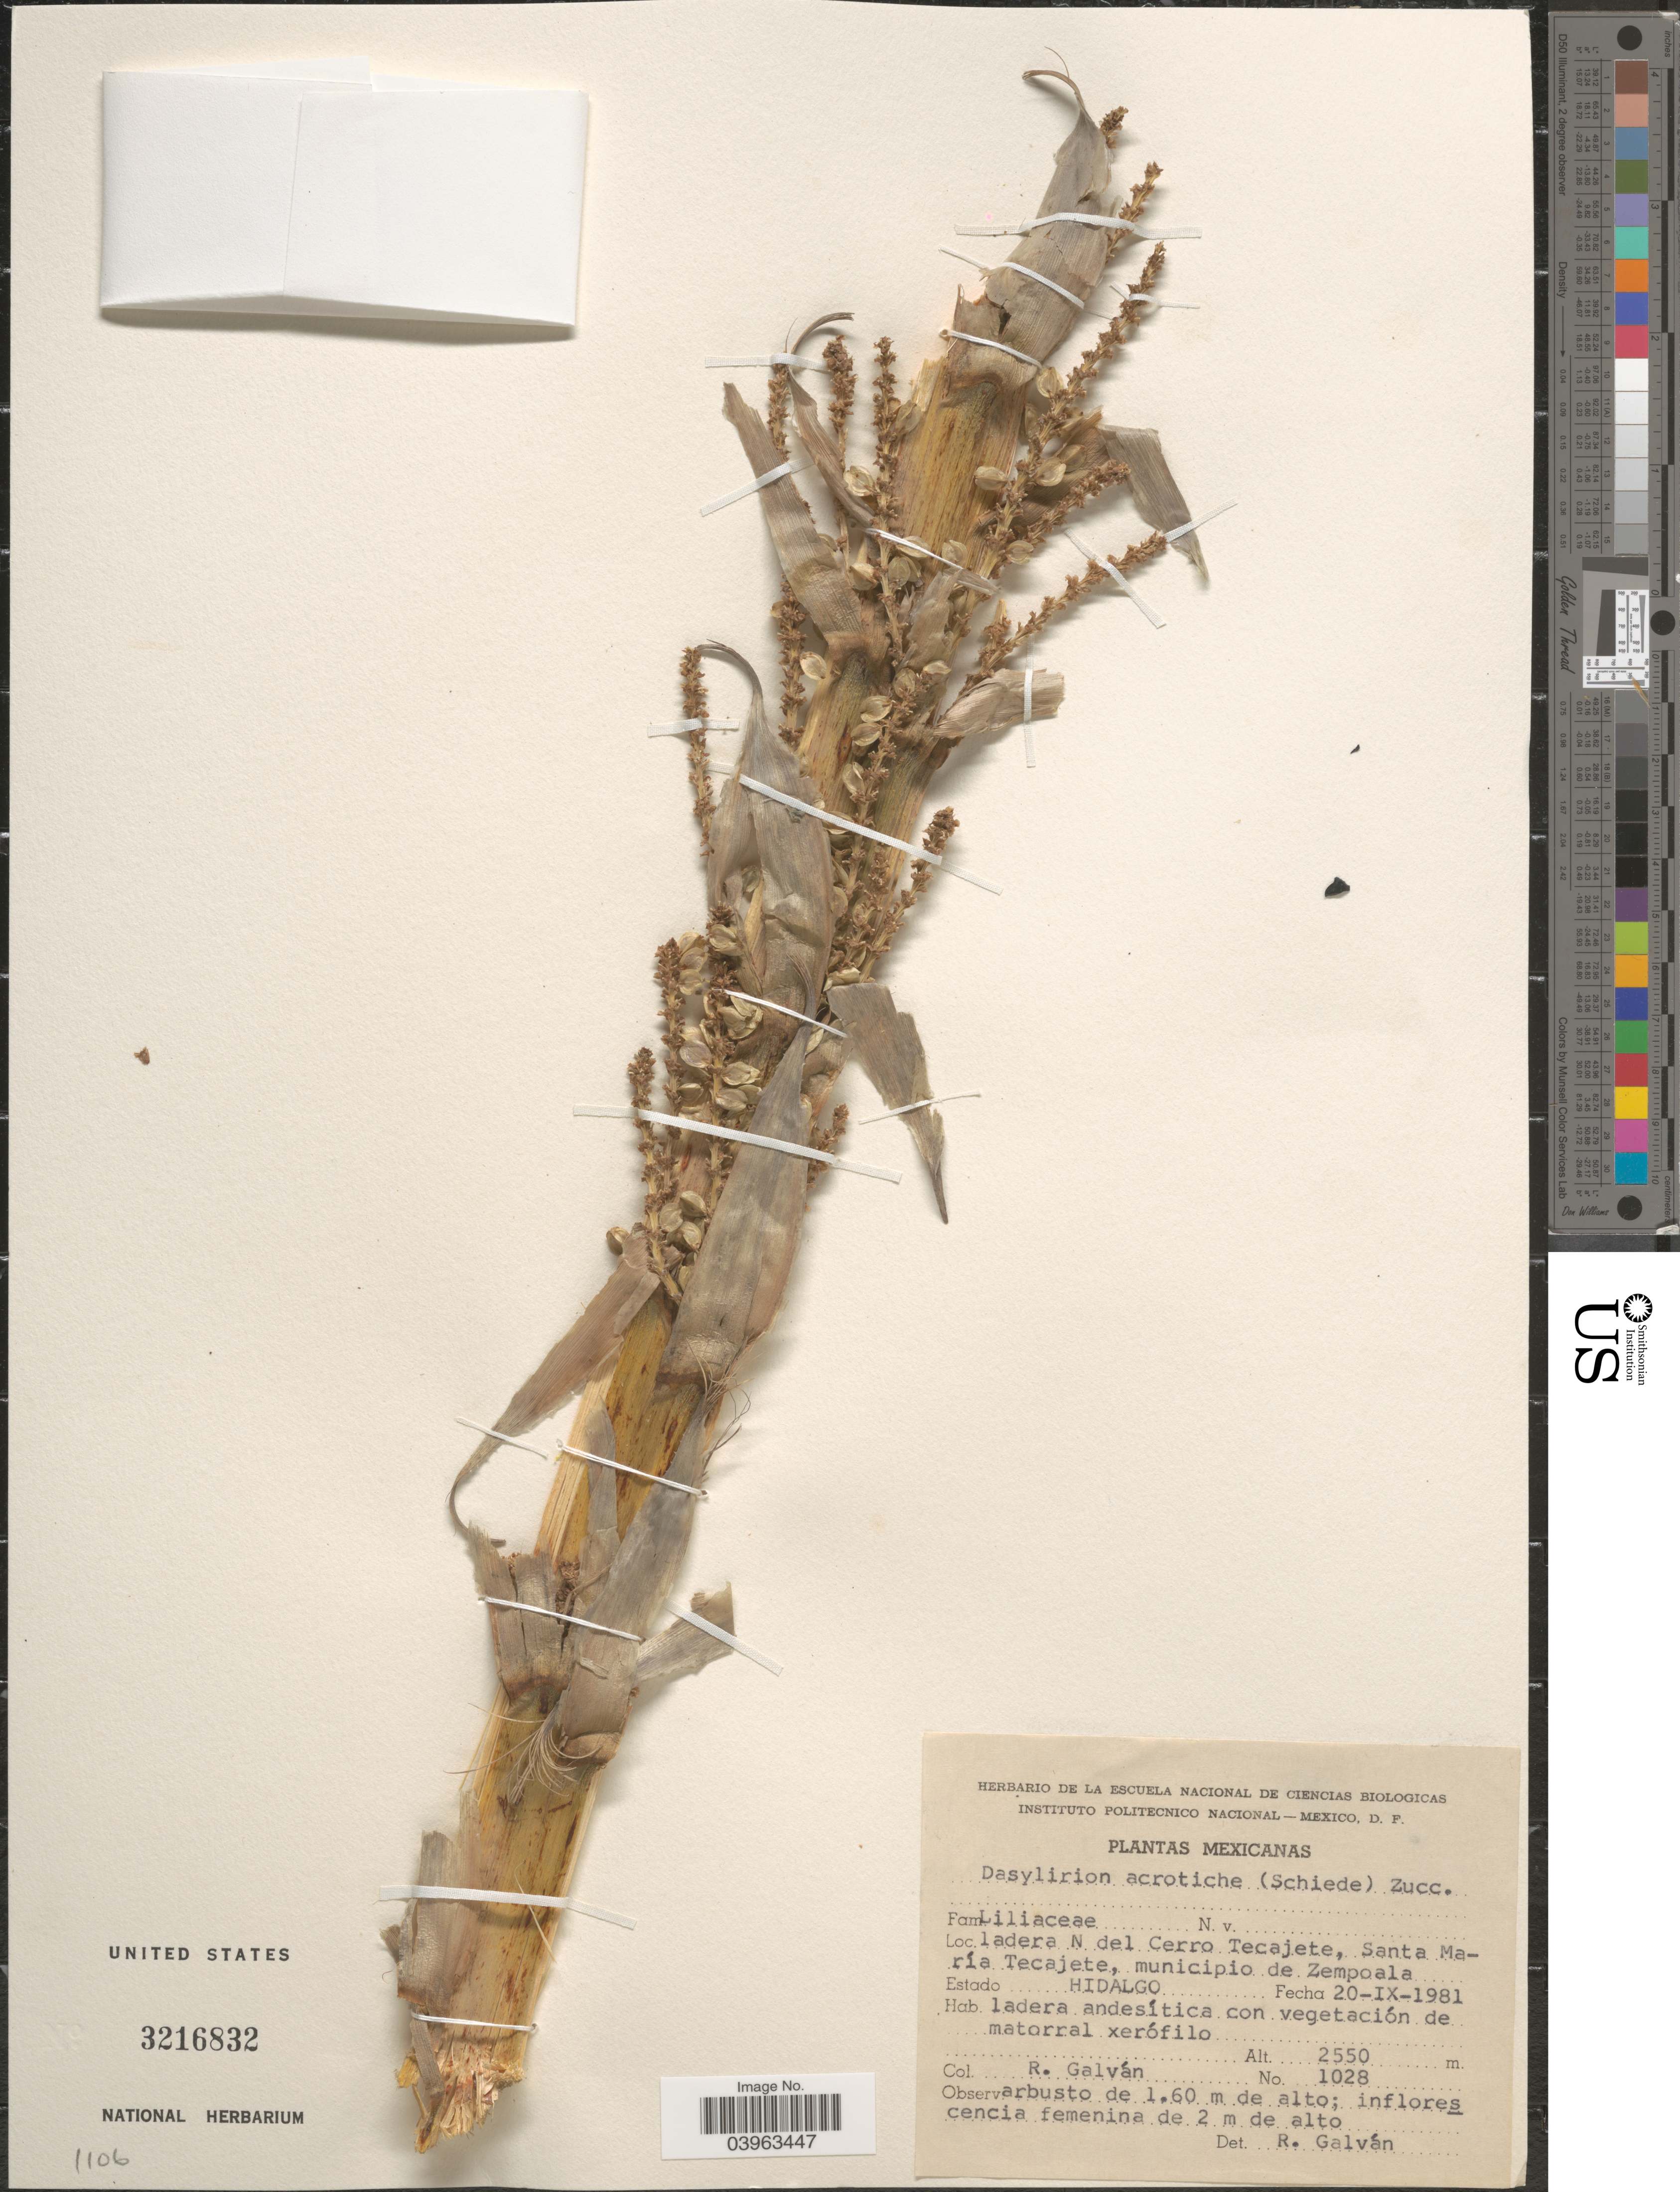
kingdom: Plantae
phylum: Tracheophyta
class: Liliopsida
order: Asparagales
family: Asparagaceae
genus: Dasylirion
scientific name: Dasylirion acrotrichum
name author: (Schiede) Zucc.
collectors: R. Galván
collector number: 1028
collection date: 1981-09-20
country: Mexico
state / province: Hidalgo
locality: Ladera N del Cerro Tecajete, Santa María Tecajete, municipio de Zempoala.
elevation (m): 2550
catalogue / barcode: US 3216832